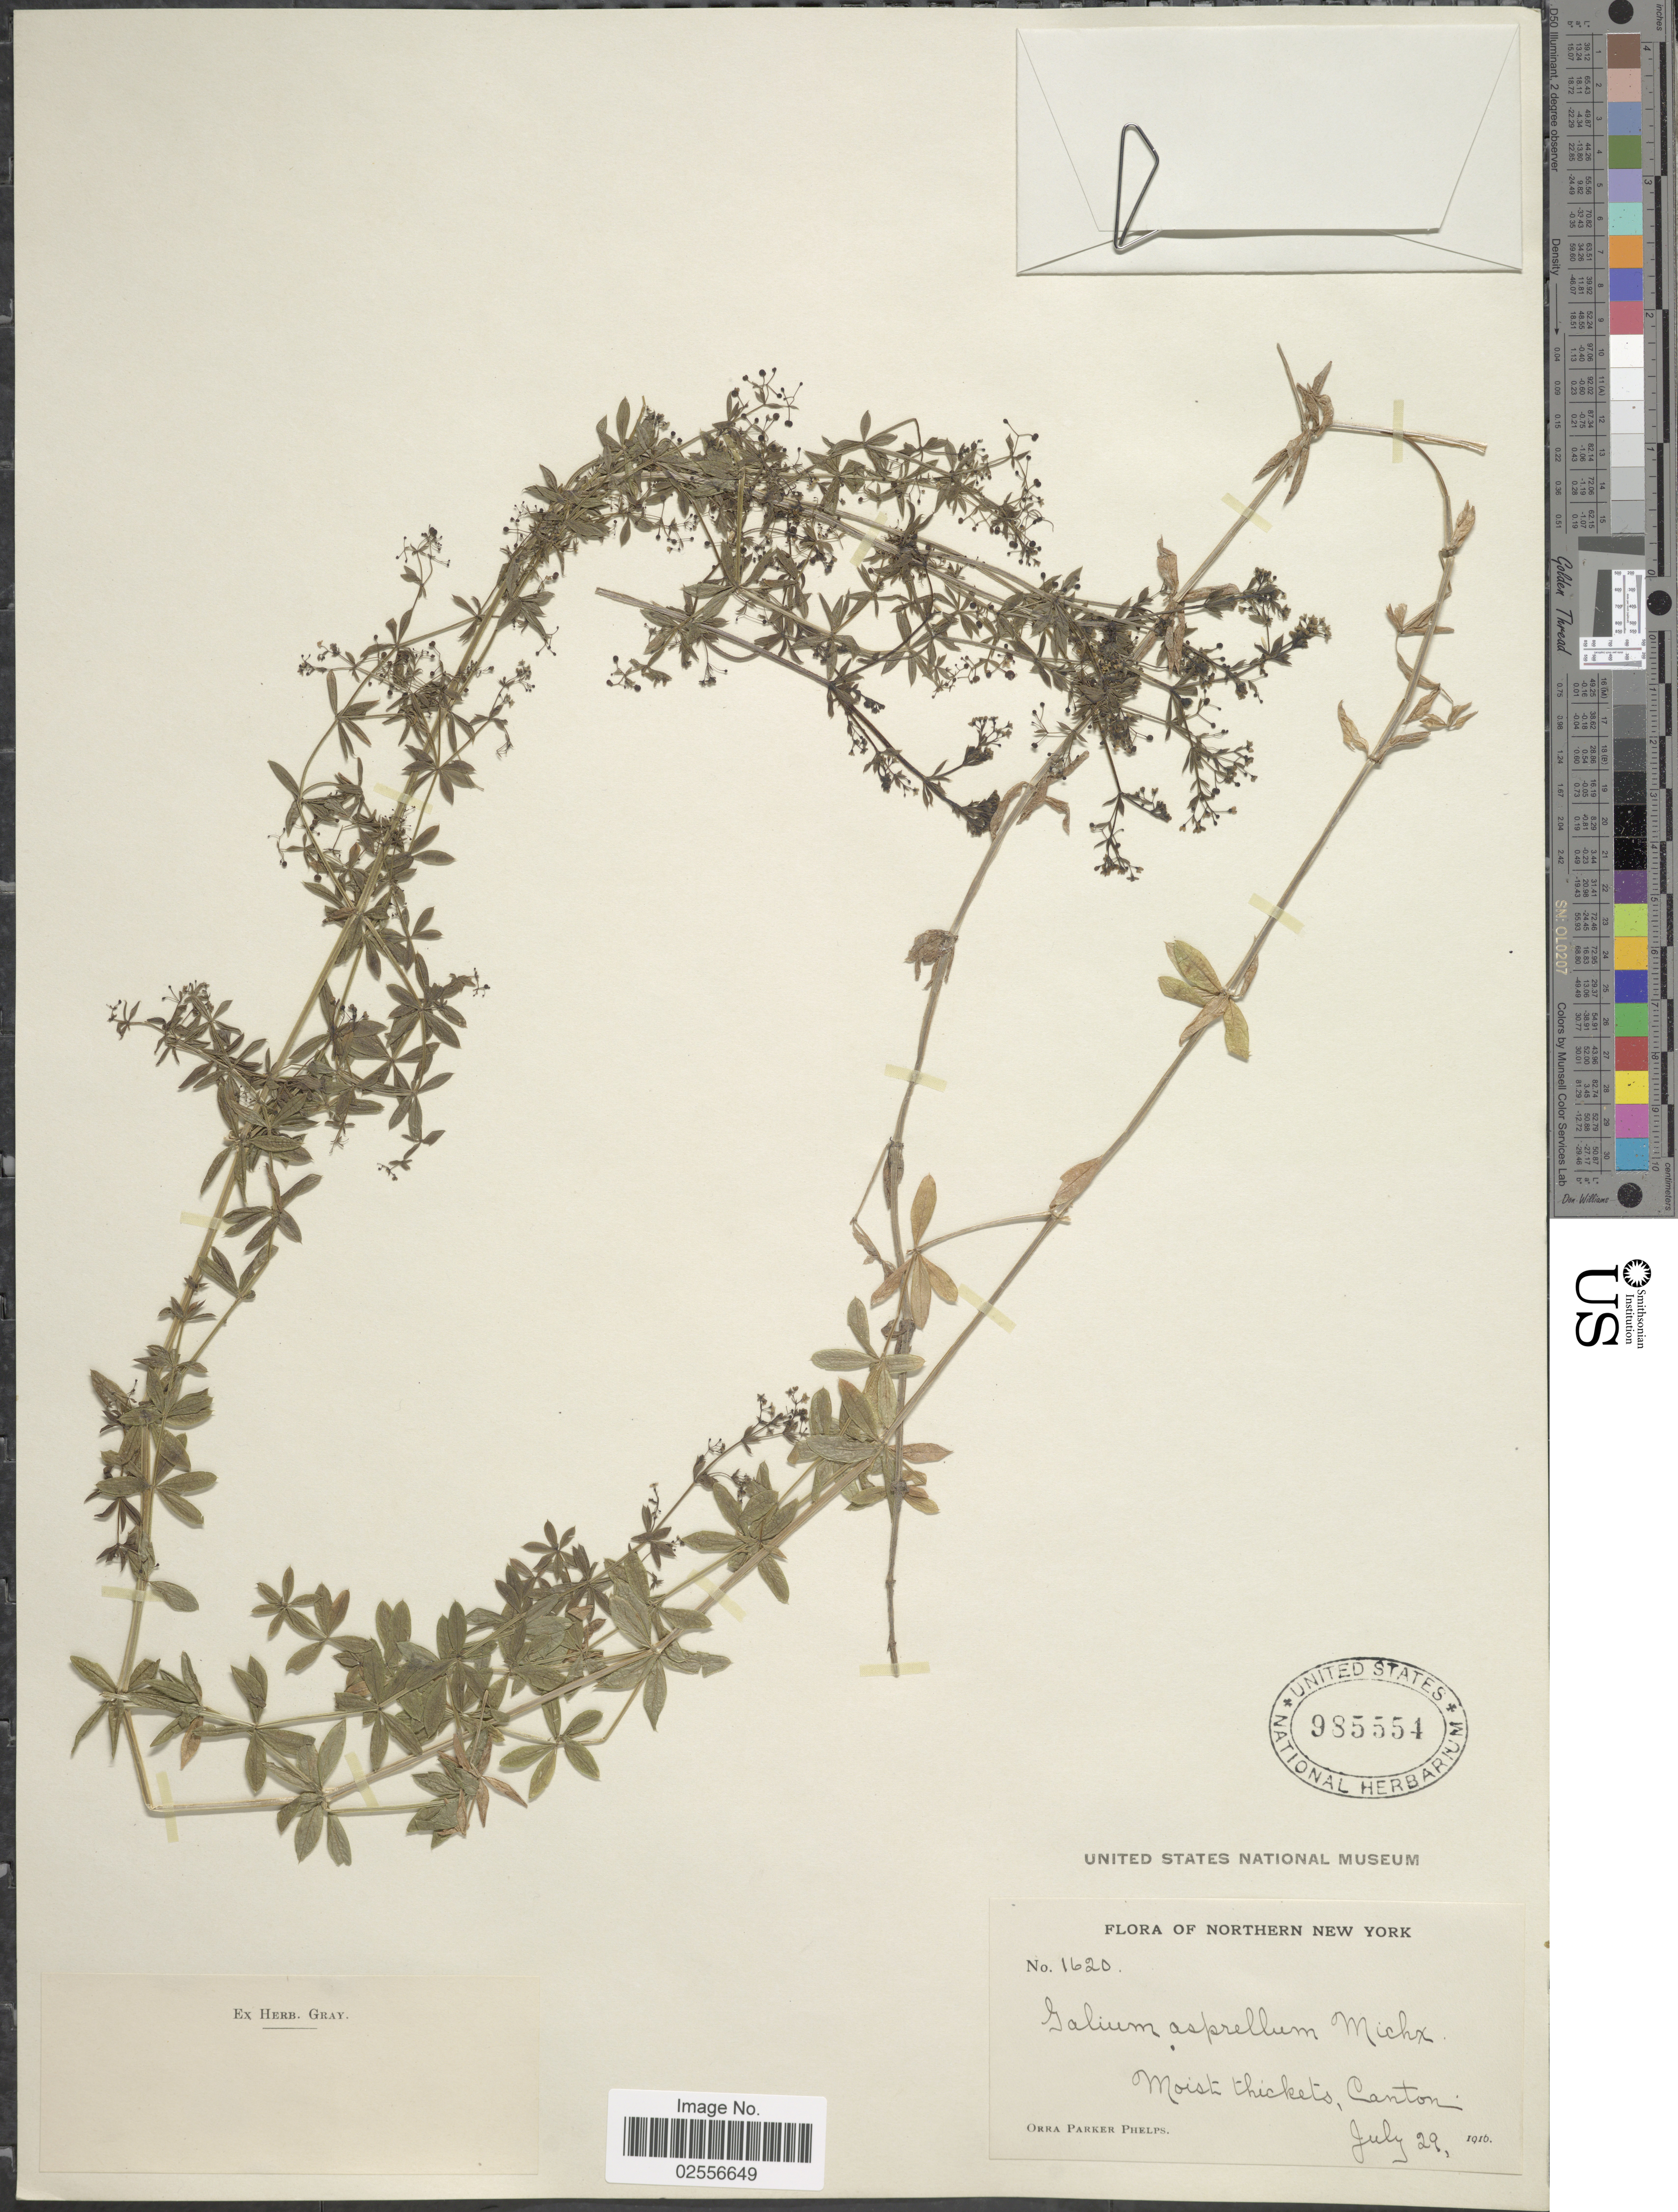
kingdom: Plantae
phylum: Tracheophyta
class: Magnoliopsida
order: Gentianales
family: Rubiaceae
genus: Galium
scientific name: Galium asprellum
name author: Michx.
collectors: O. P. Phelps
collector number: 1620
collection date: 1916-07-29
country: United States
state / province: New York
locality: Northern New York. Moist thickets, Canton.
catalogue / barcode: US 985554